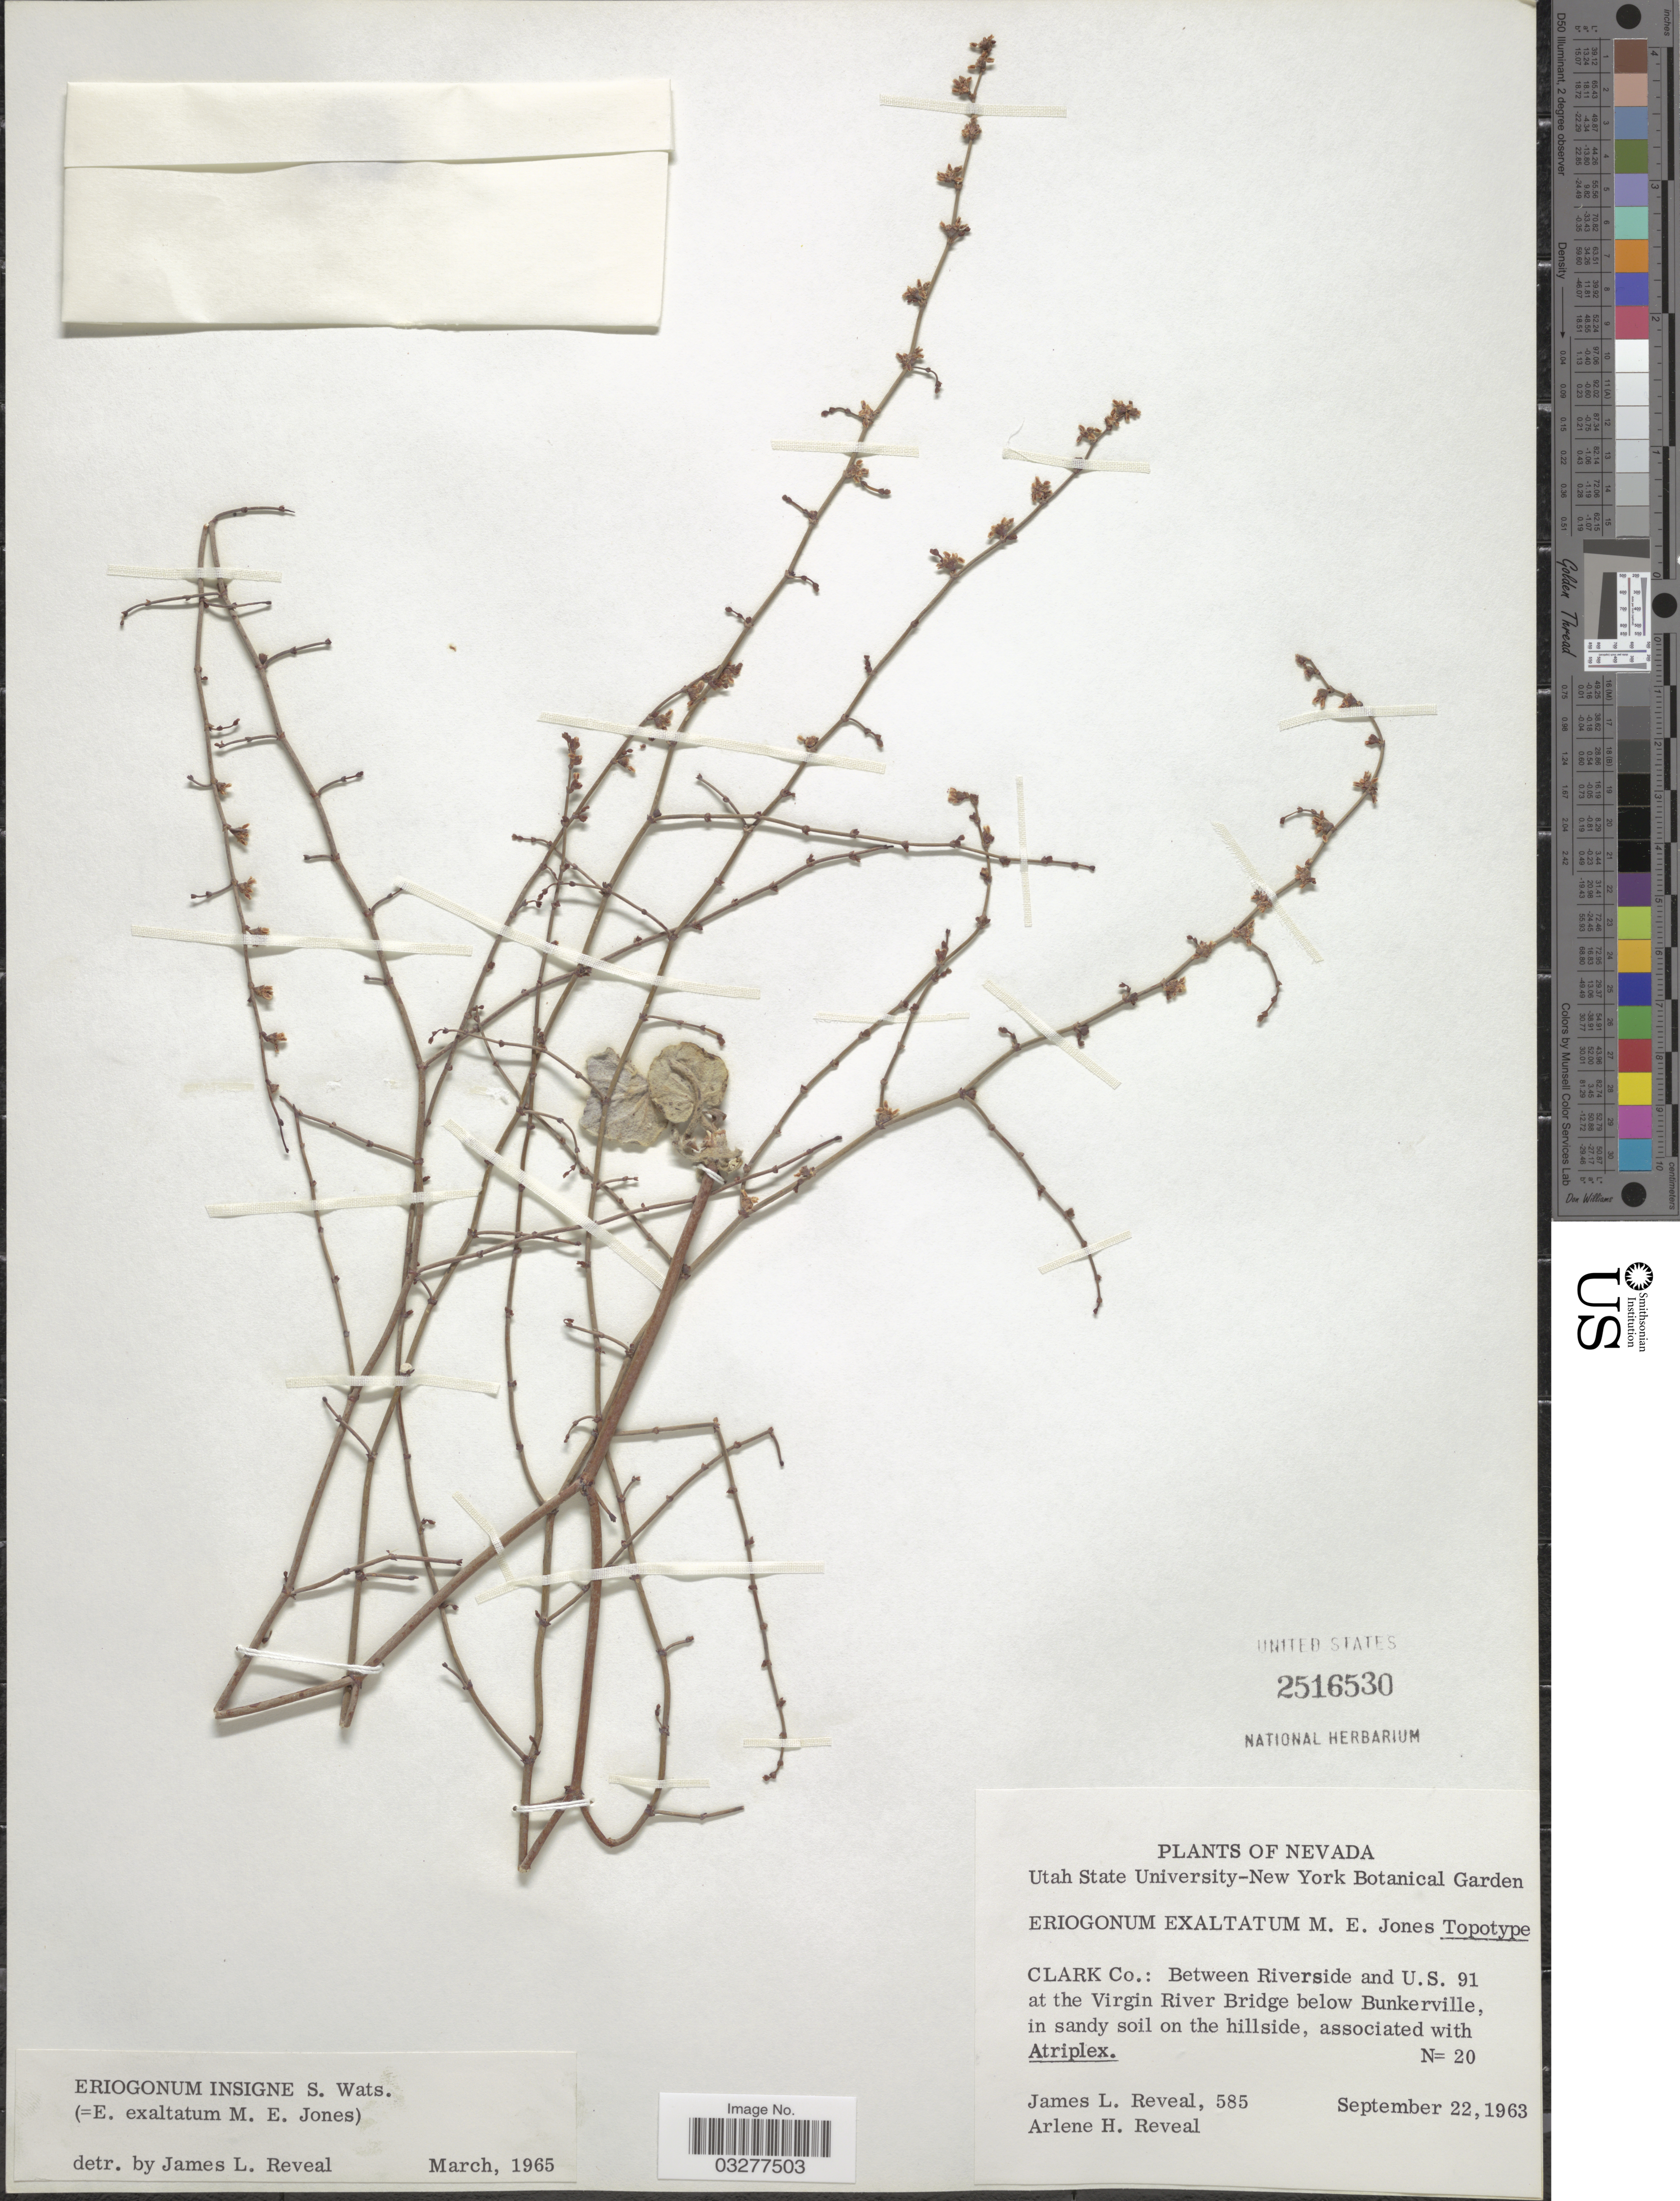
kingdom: Plantae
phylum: Tracheophyta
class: Magnoliopsida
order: Caryophyllales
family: Polygonaceae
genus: Eriogonum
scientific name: Eriogonum insigne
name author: S. Watson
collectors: J. L. Reveal & A. H. Reveal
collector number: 585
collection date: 1963-09-20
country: United States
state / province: Nevada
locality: Clark Co.: Between Riverside and U.S. 91 at the Virgin River Bridge below Bunkerville.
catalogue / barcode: US 2516530